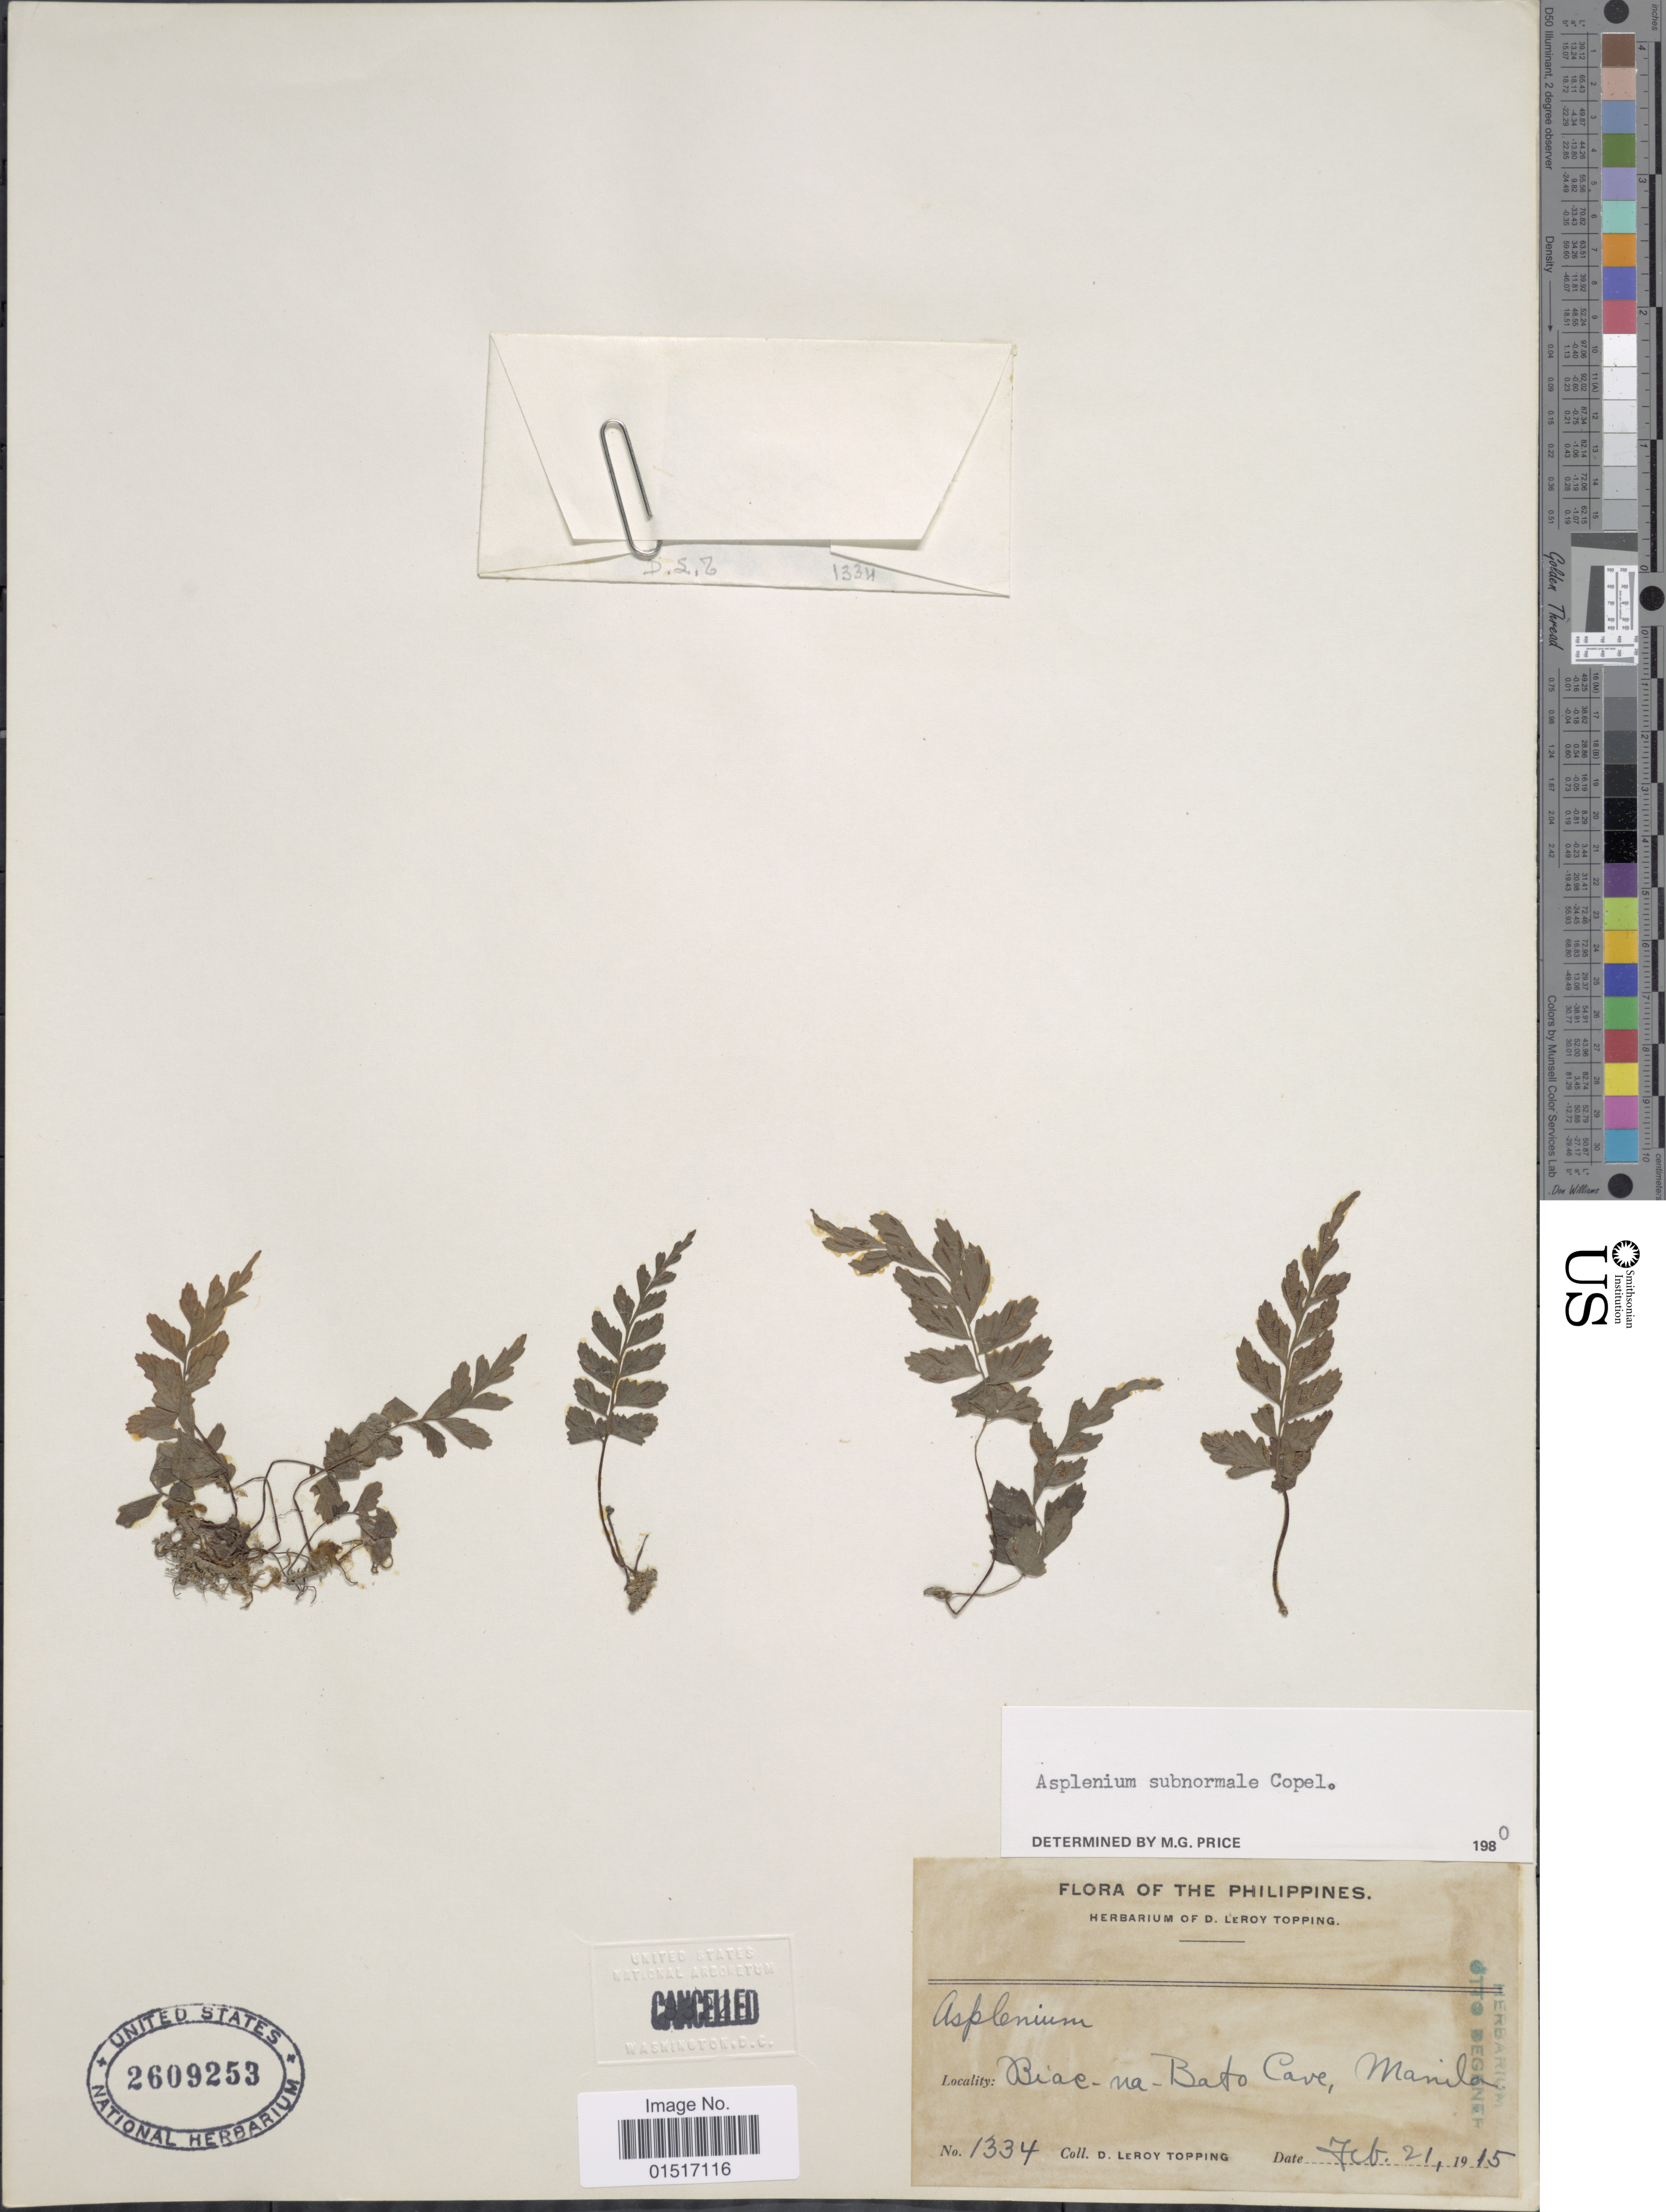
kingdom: Plantae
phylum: Tracheophyta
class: Polypodiopsida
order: Polypodiales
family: Aspleniaceae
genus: Asplenium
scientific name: Asplenium subnormale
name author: Copel.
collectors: D. L. Topping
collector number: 1334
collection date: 1915-02-21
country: Philippines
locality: Biae - na - Bato Cave, Manila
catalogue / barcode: US 2609253